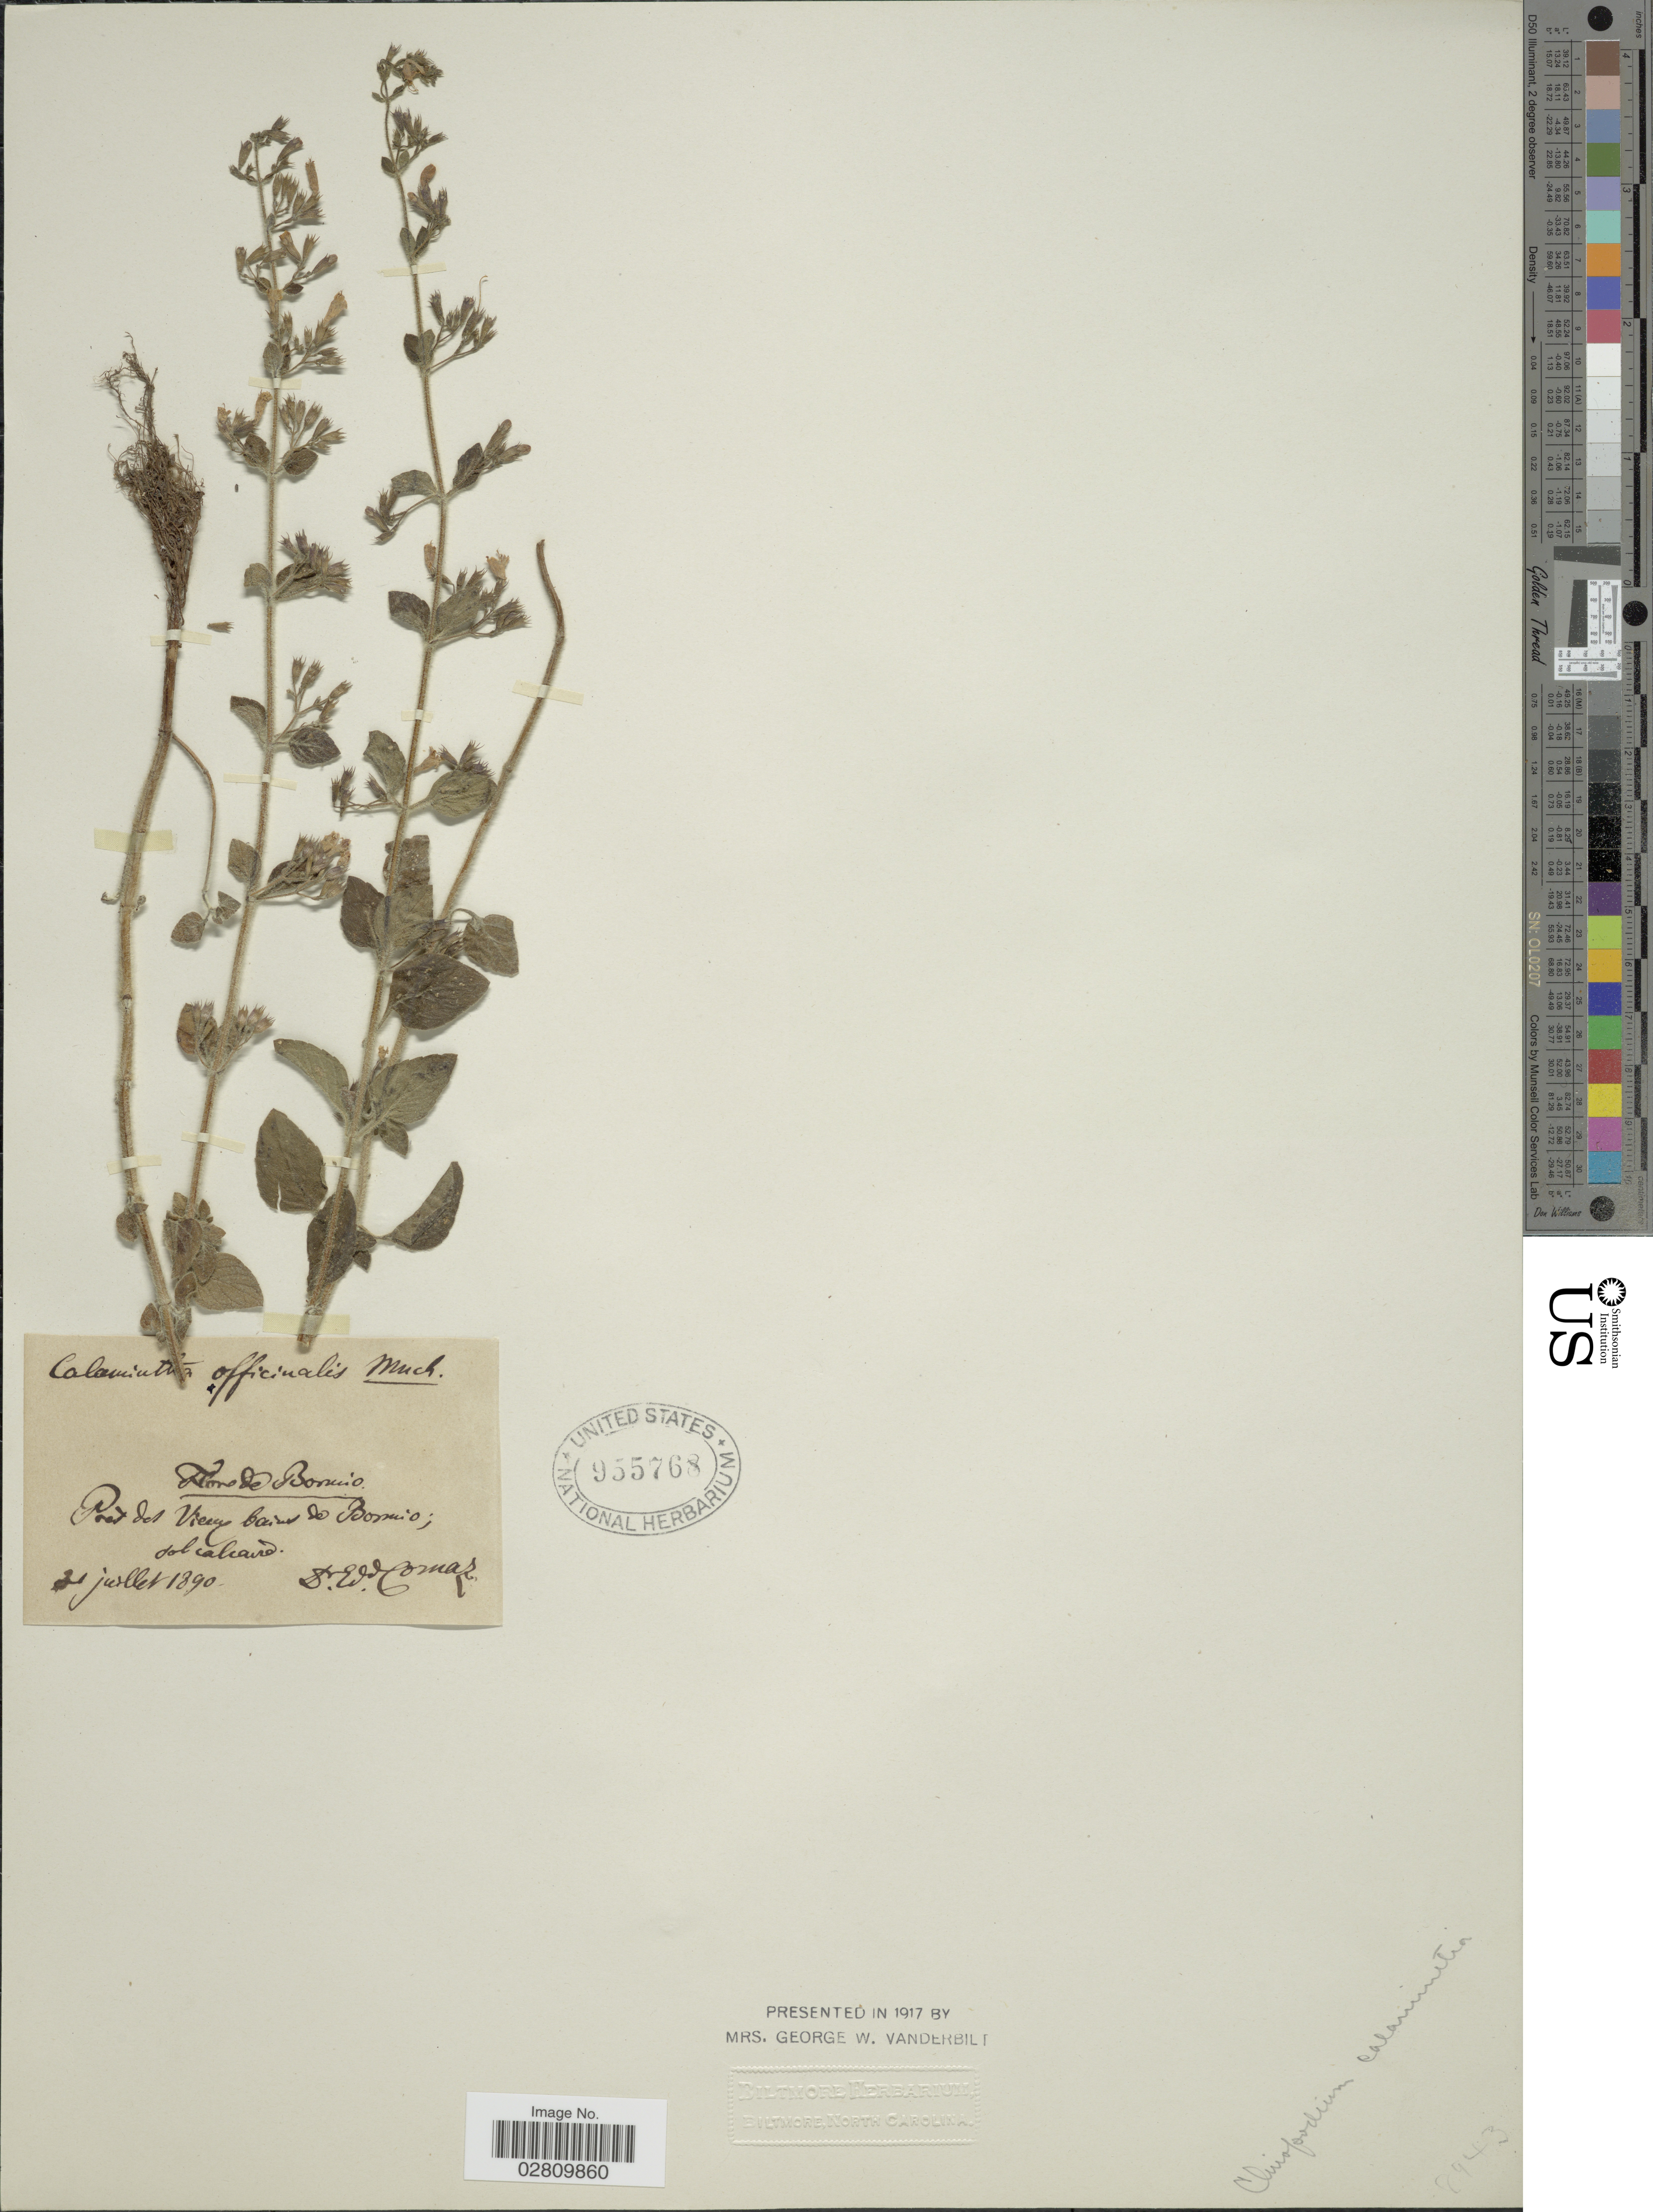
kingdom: Plantae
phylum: Tracheophyta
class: Magnoliopsida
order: Lamiales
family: Lamiaceae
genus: Calamintha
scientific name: Calamintha acuminata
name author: Friv.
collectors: E. Tomaz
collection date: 1890-07-21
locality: Bornuio [interpreted]. Près des Vieux de Bornuio sol calcaire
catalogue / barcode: US 955768